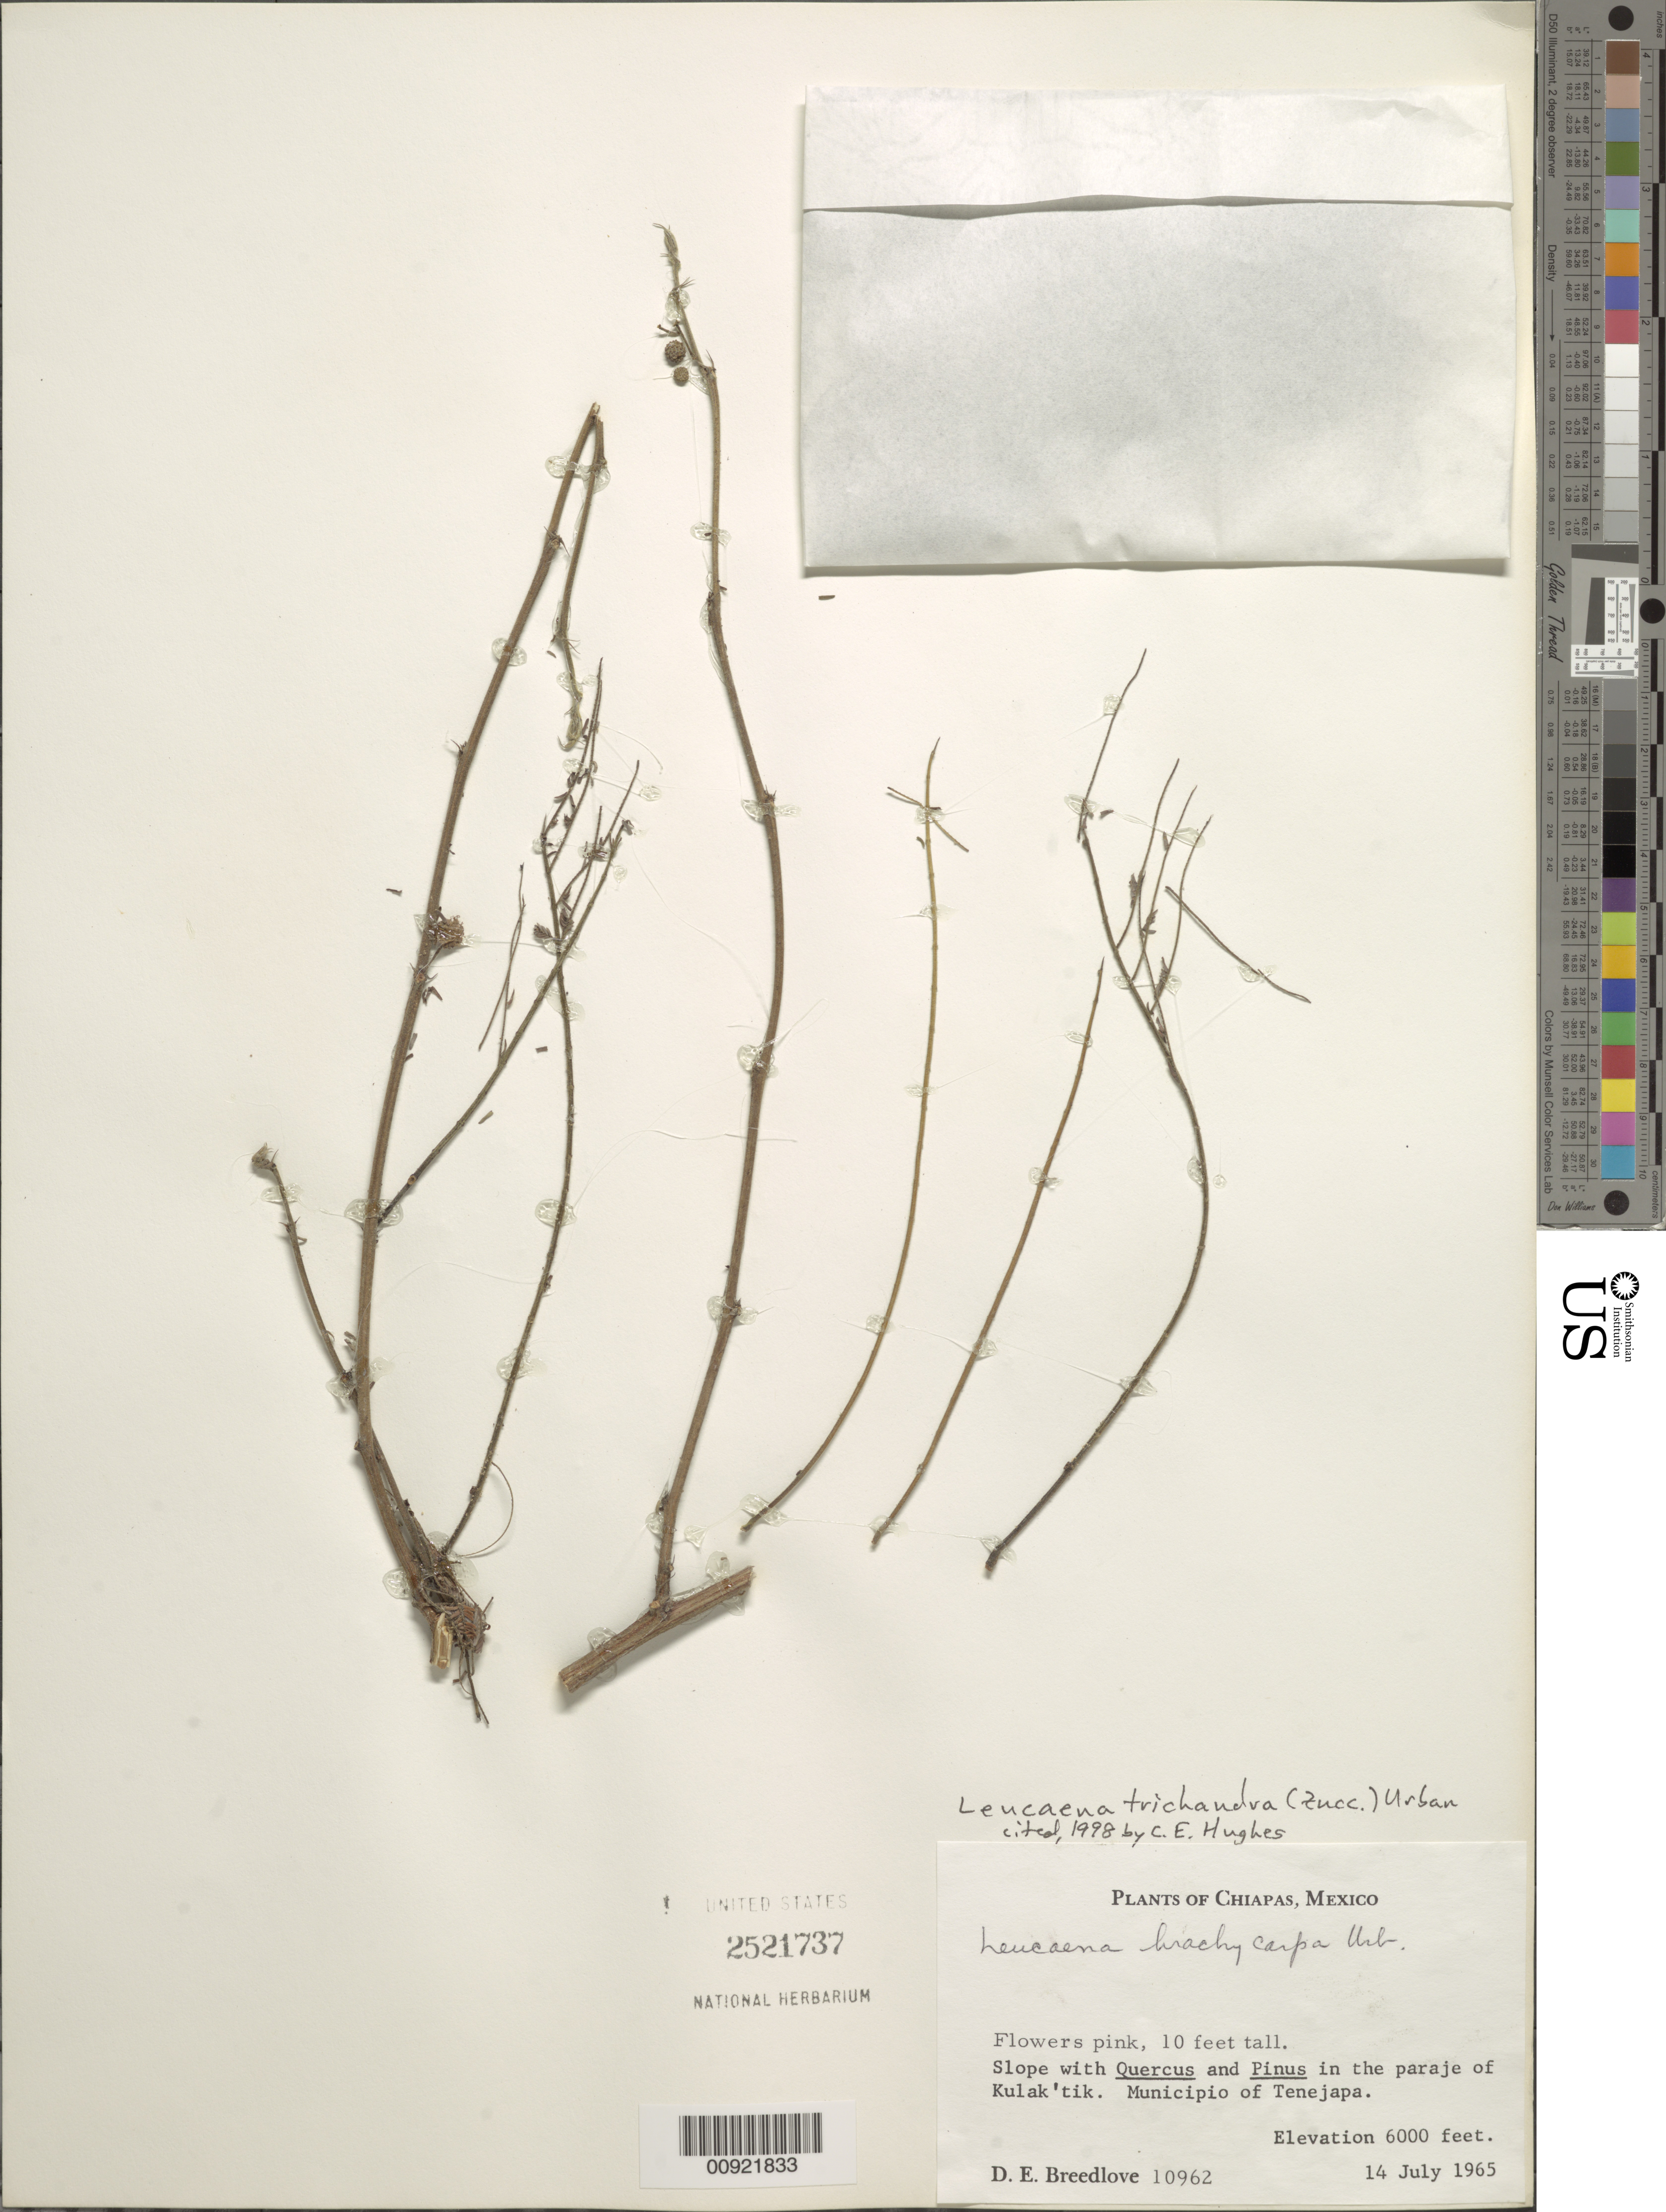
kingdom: Plantae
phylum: Tracheophyta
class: Magnoliopsida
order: Fabales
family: Fabaceae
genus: Leucaena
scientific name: Leucaena trichandra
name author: (Zucc.) Urb.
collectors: D. E. Breedlove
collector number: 10962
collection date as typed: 14 Jul 1965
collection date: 1965-07-14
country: Mexico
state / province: Chiapas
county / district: Tenejapa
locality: In the paraje of Kulak'tik. Municipio of Tenejapa, Chiapas.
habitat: Slope with Quercus and Pinus.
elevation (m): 1829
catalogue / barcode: US 2521737